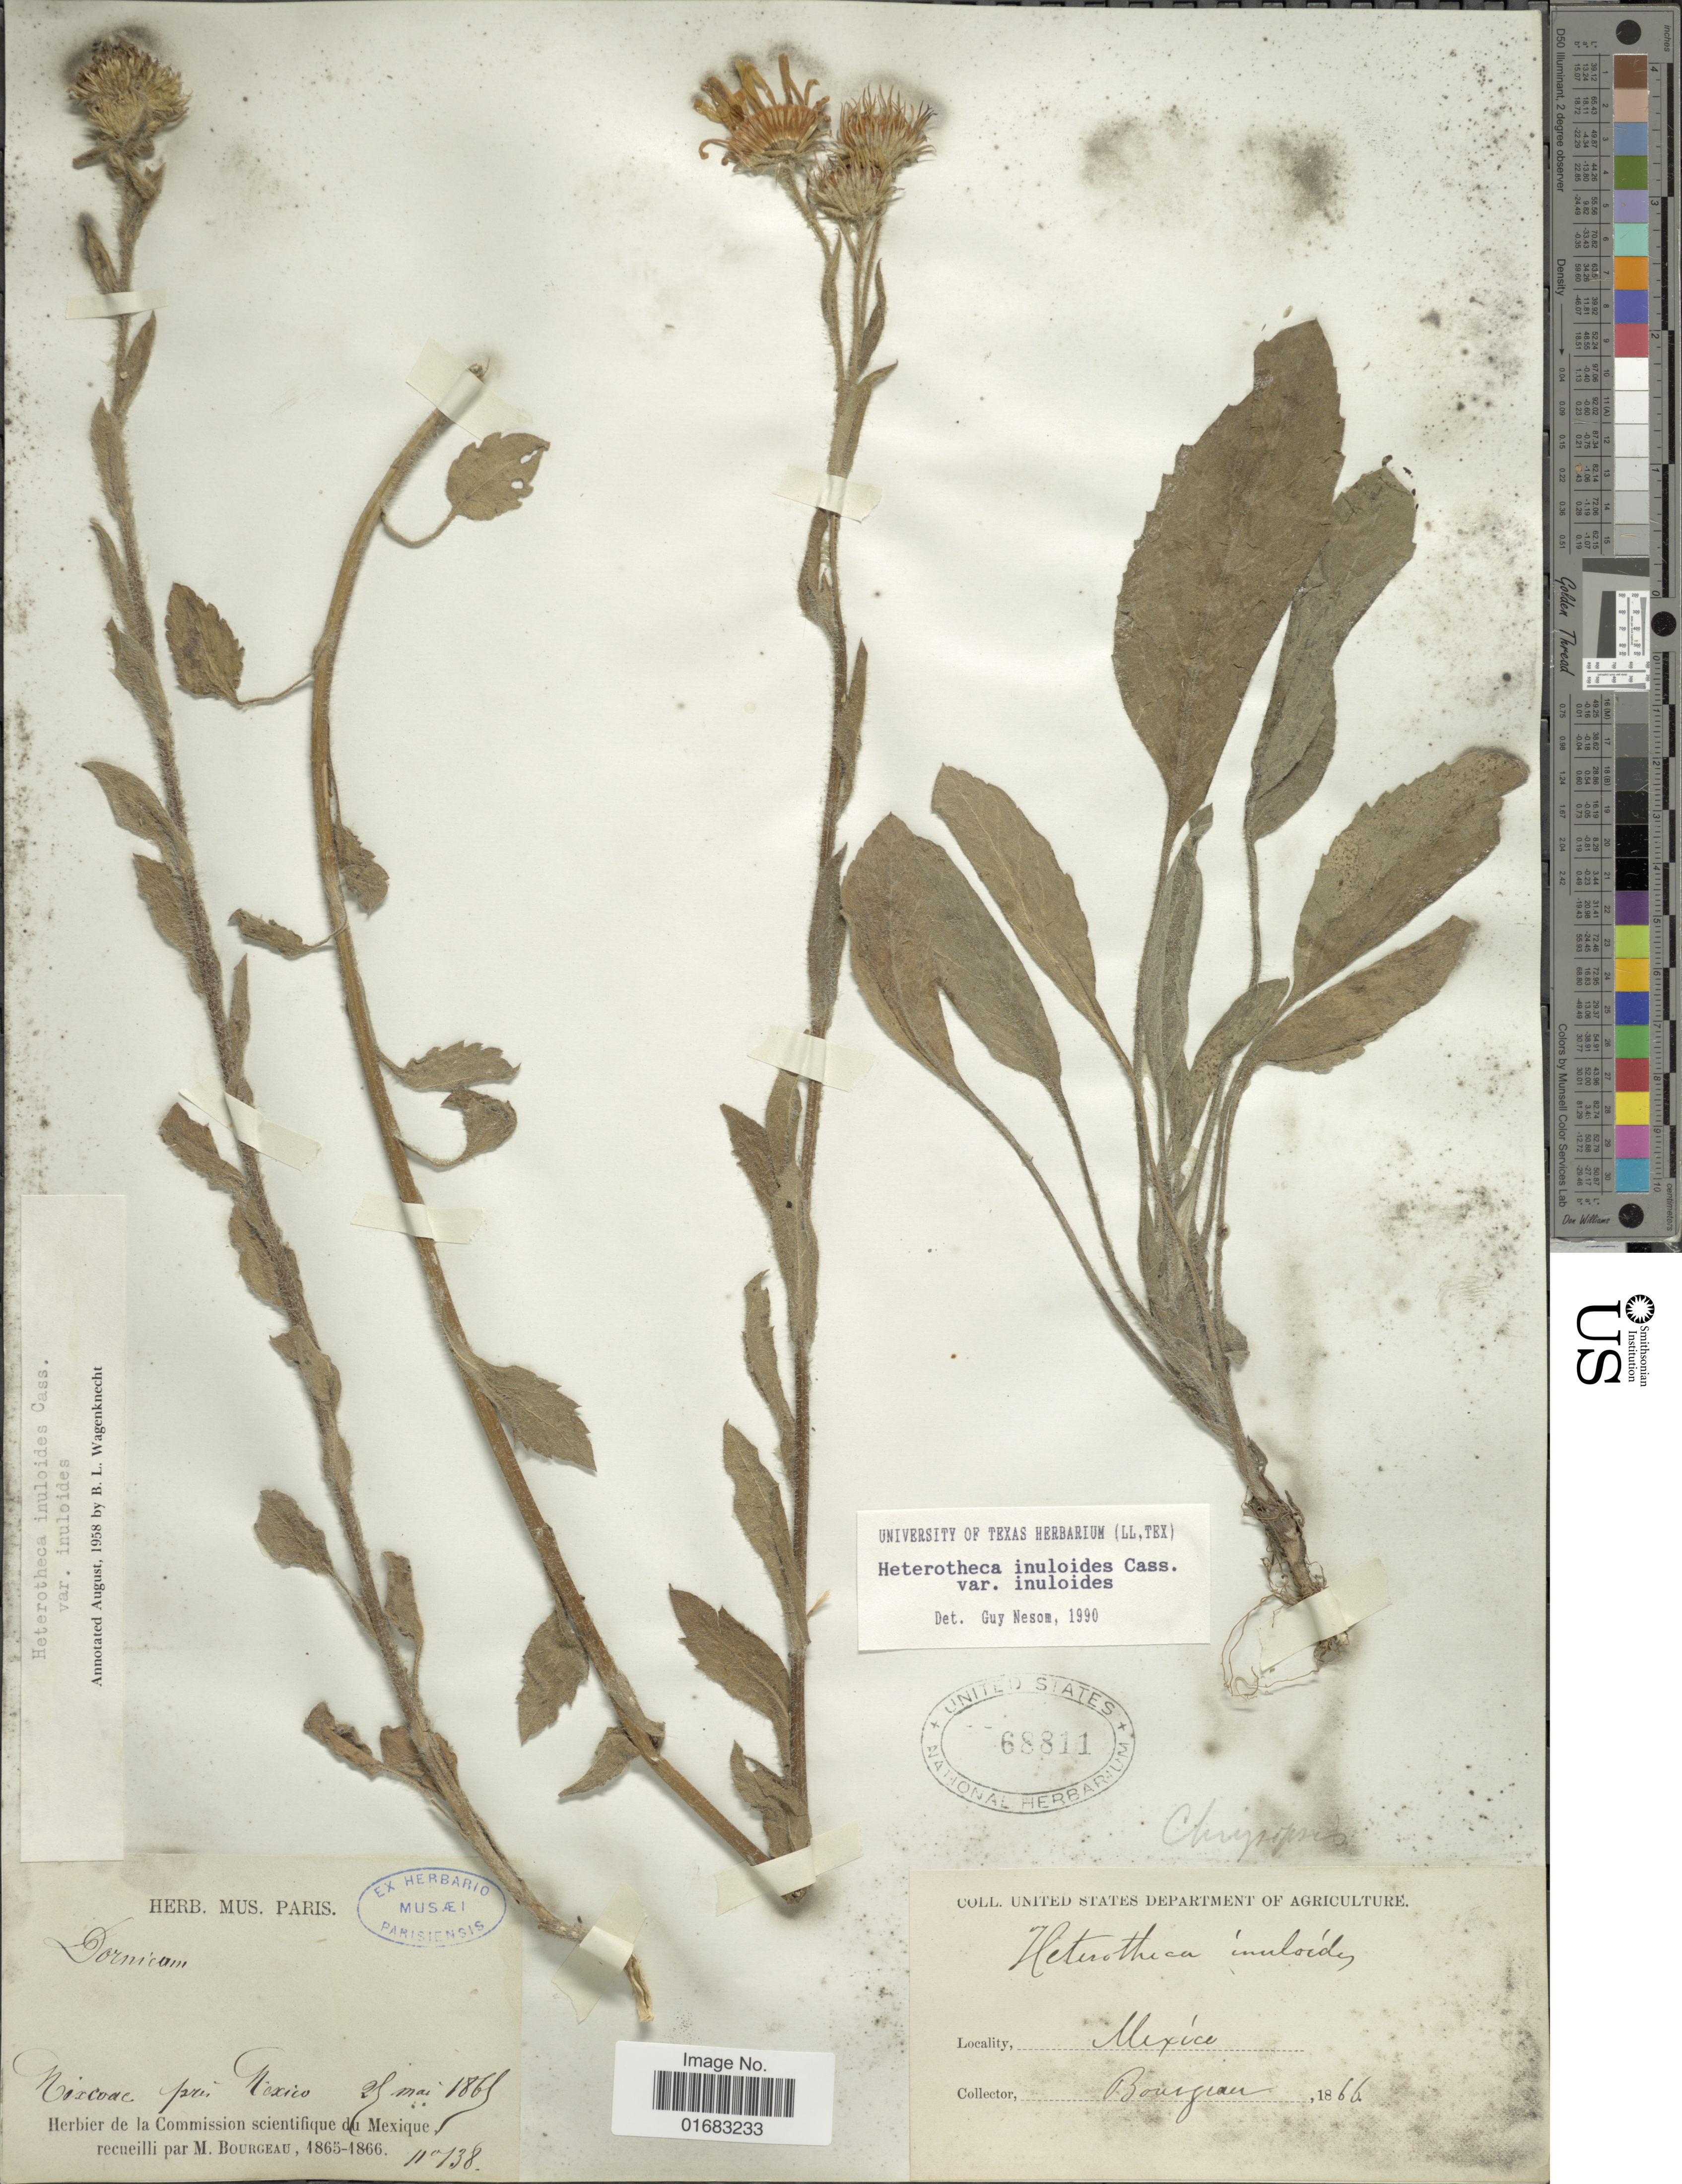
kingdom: Plantae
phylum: Tracheophyta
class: Magnoliopsida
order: Asterales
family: Asteraceae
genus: Heterotheca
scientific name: Heterotheca inuloides var. inuloides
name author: Cass.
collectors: M. Bourgeau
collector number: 138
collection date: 1866-05-26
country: Mexico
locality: México. Noxcoac Jarei, México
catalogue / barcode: US 68811